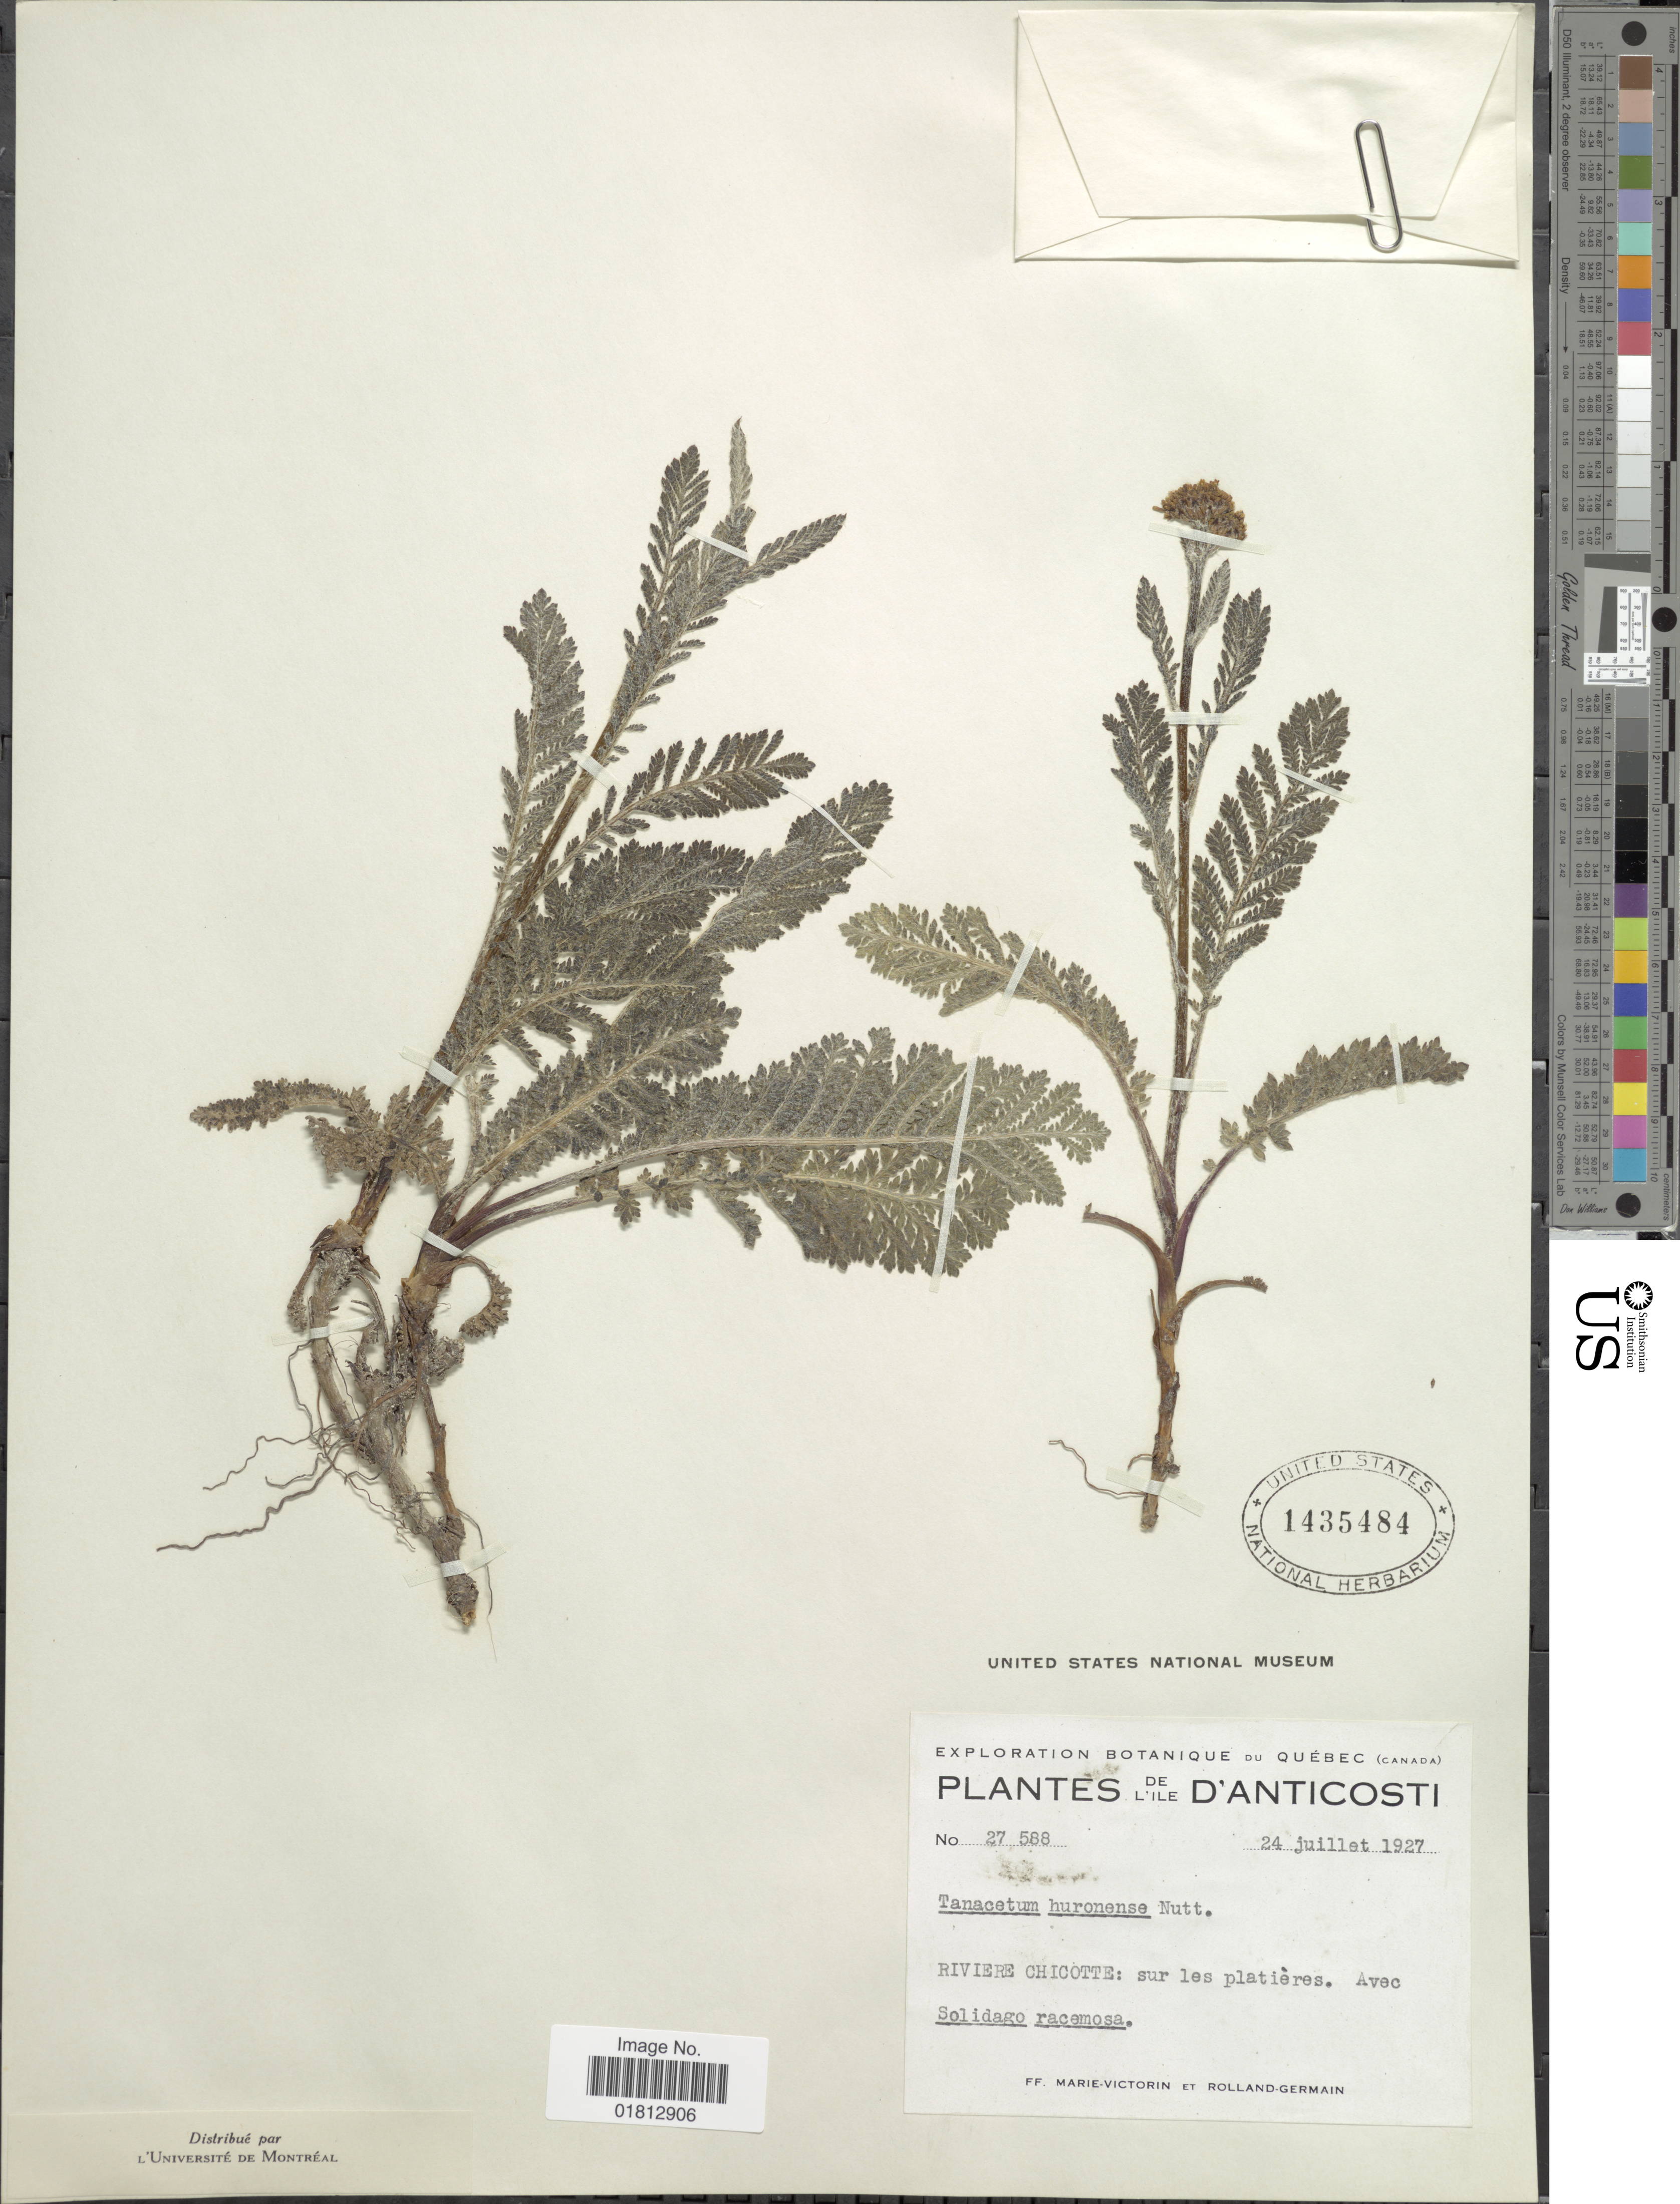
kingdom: Plantae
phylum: Tracheophyta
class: Magnoliopsida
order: Asterales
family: Asteraceae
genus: Tanacetum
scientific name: Tanacetum huronense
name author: Nutt.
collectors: F. Marie-Victorin & Rolland-Germain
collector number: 27588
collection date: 1927-07-24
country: Canada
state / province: Quebec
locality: D'Anticosti, Riviere Chicotte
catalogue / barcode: US 1435484